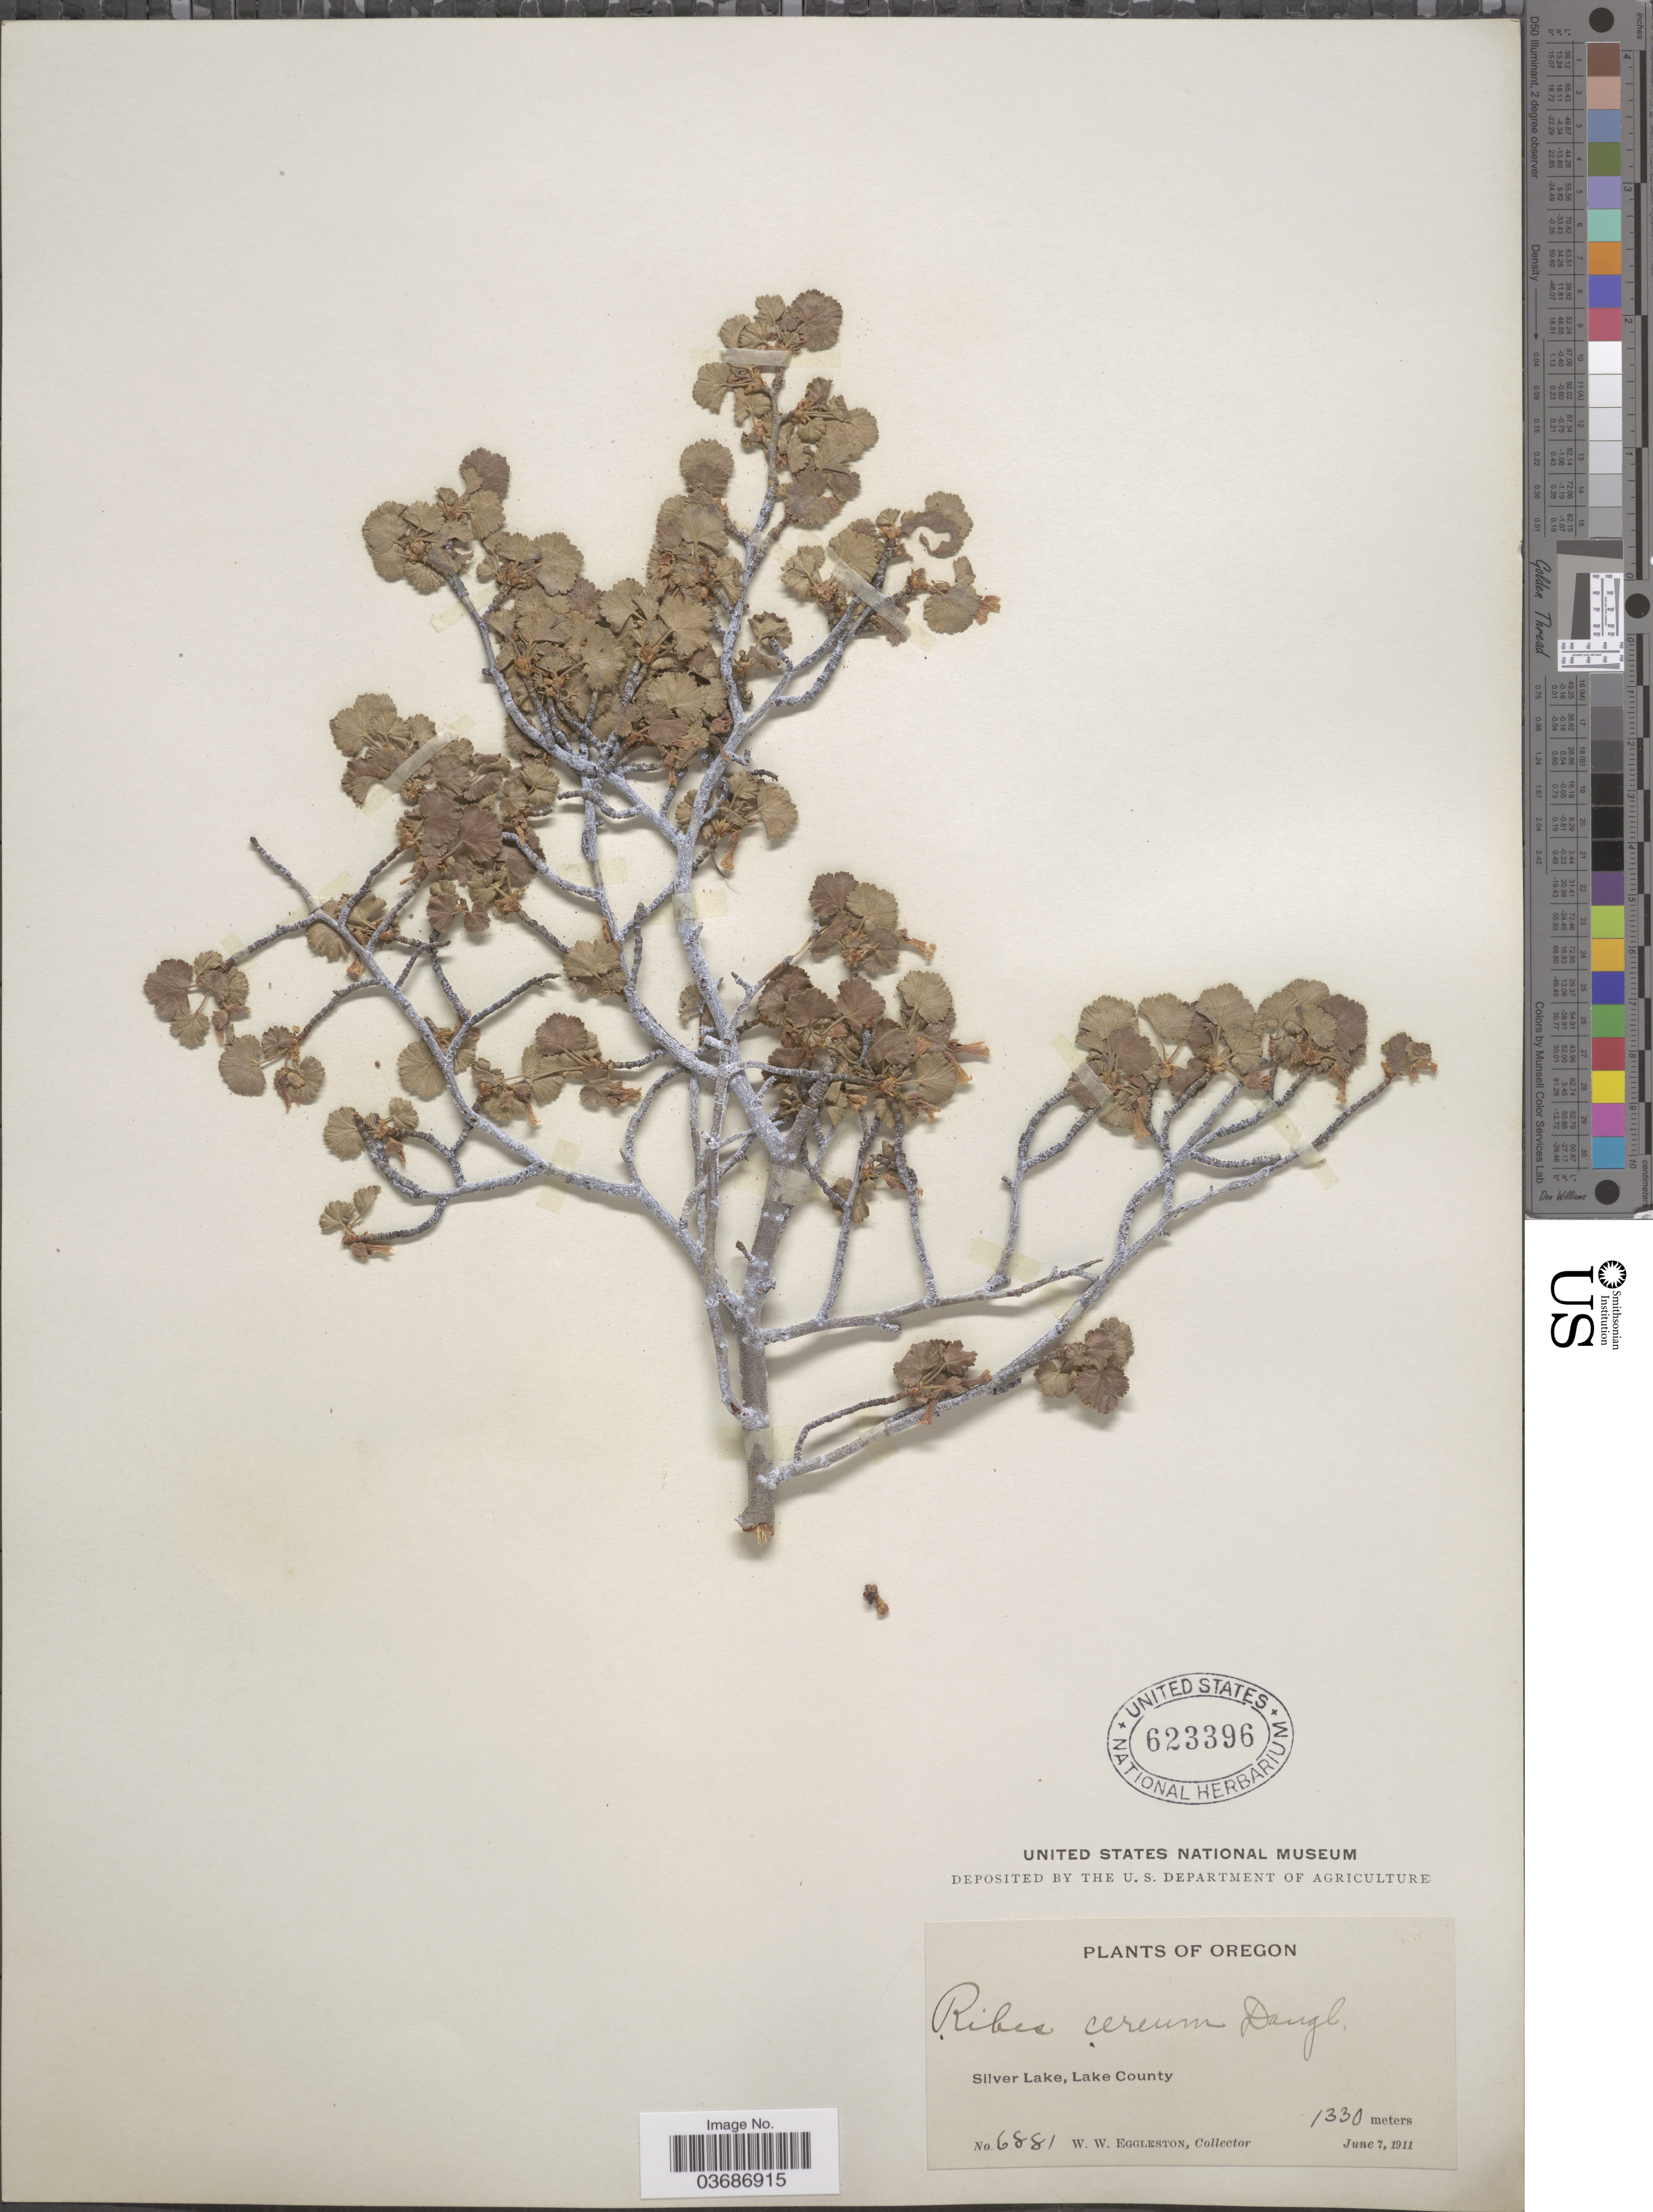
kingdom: Plantae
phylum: Tracheophyta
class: Magnoliopsida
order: Saxifragales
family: Grossulariaceae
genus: Ribes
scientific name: Ribes cereum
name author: Douglas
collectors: W. W. Eggleston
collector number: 6881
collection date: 1911-06-07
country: United States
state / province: Oregon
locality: Silver Lake, Lake County.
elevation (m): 1330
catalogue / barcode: US 623396